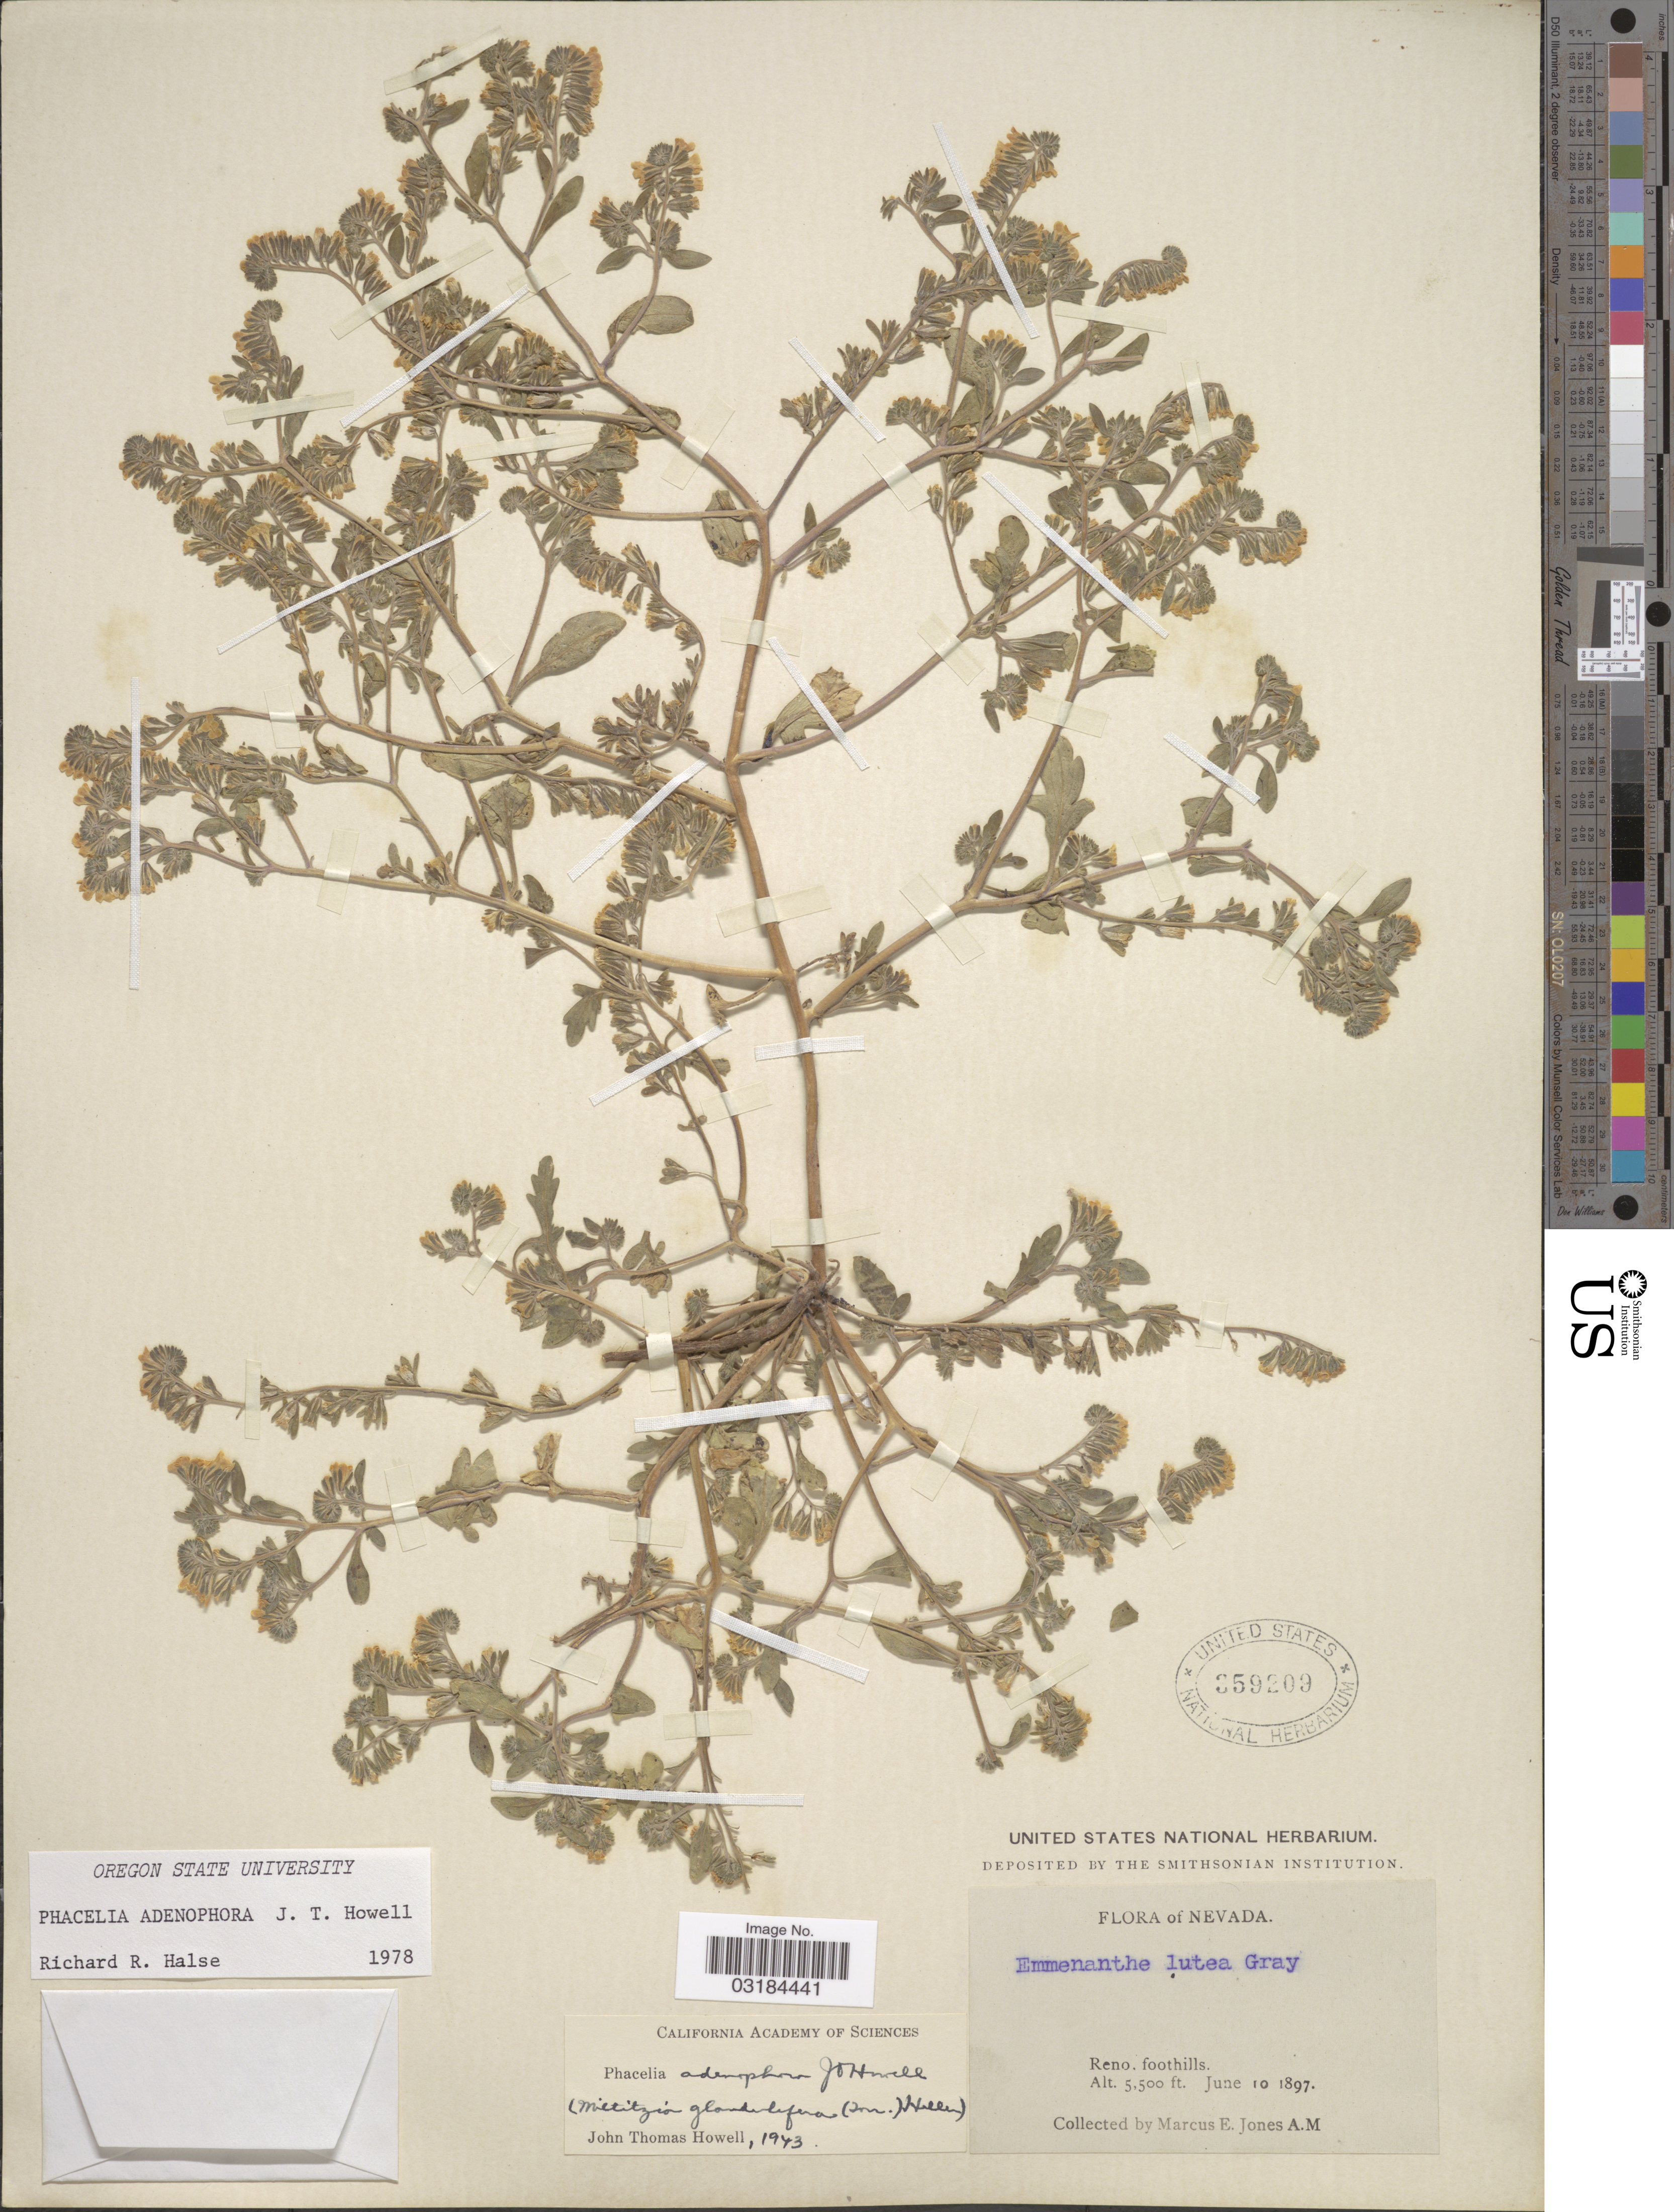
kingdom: Plantae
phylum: Tracheophyta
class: Magnoliopsida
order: Boraginales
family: Hydrophyllaceae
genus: Phacelia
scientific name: Phacelia adenophora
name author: J.T. Howell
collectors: M. E. Jones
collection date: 1897-06-10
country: United States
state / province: Nevada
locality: Reno, foothills.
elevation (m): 1676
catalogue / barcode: US 359209